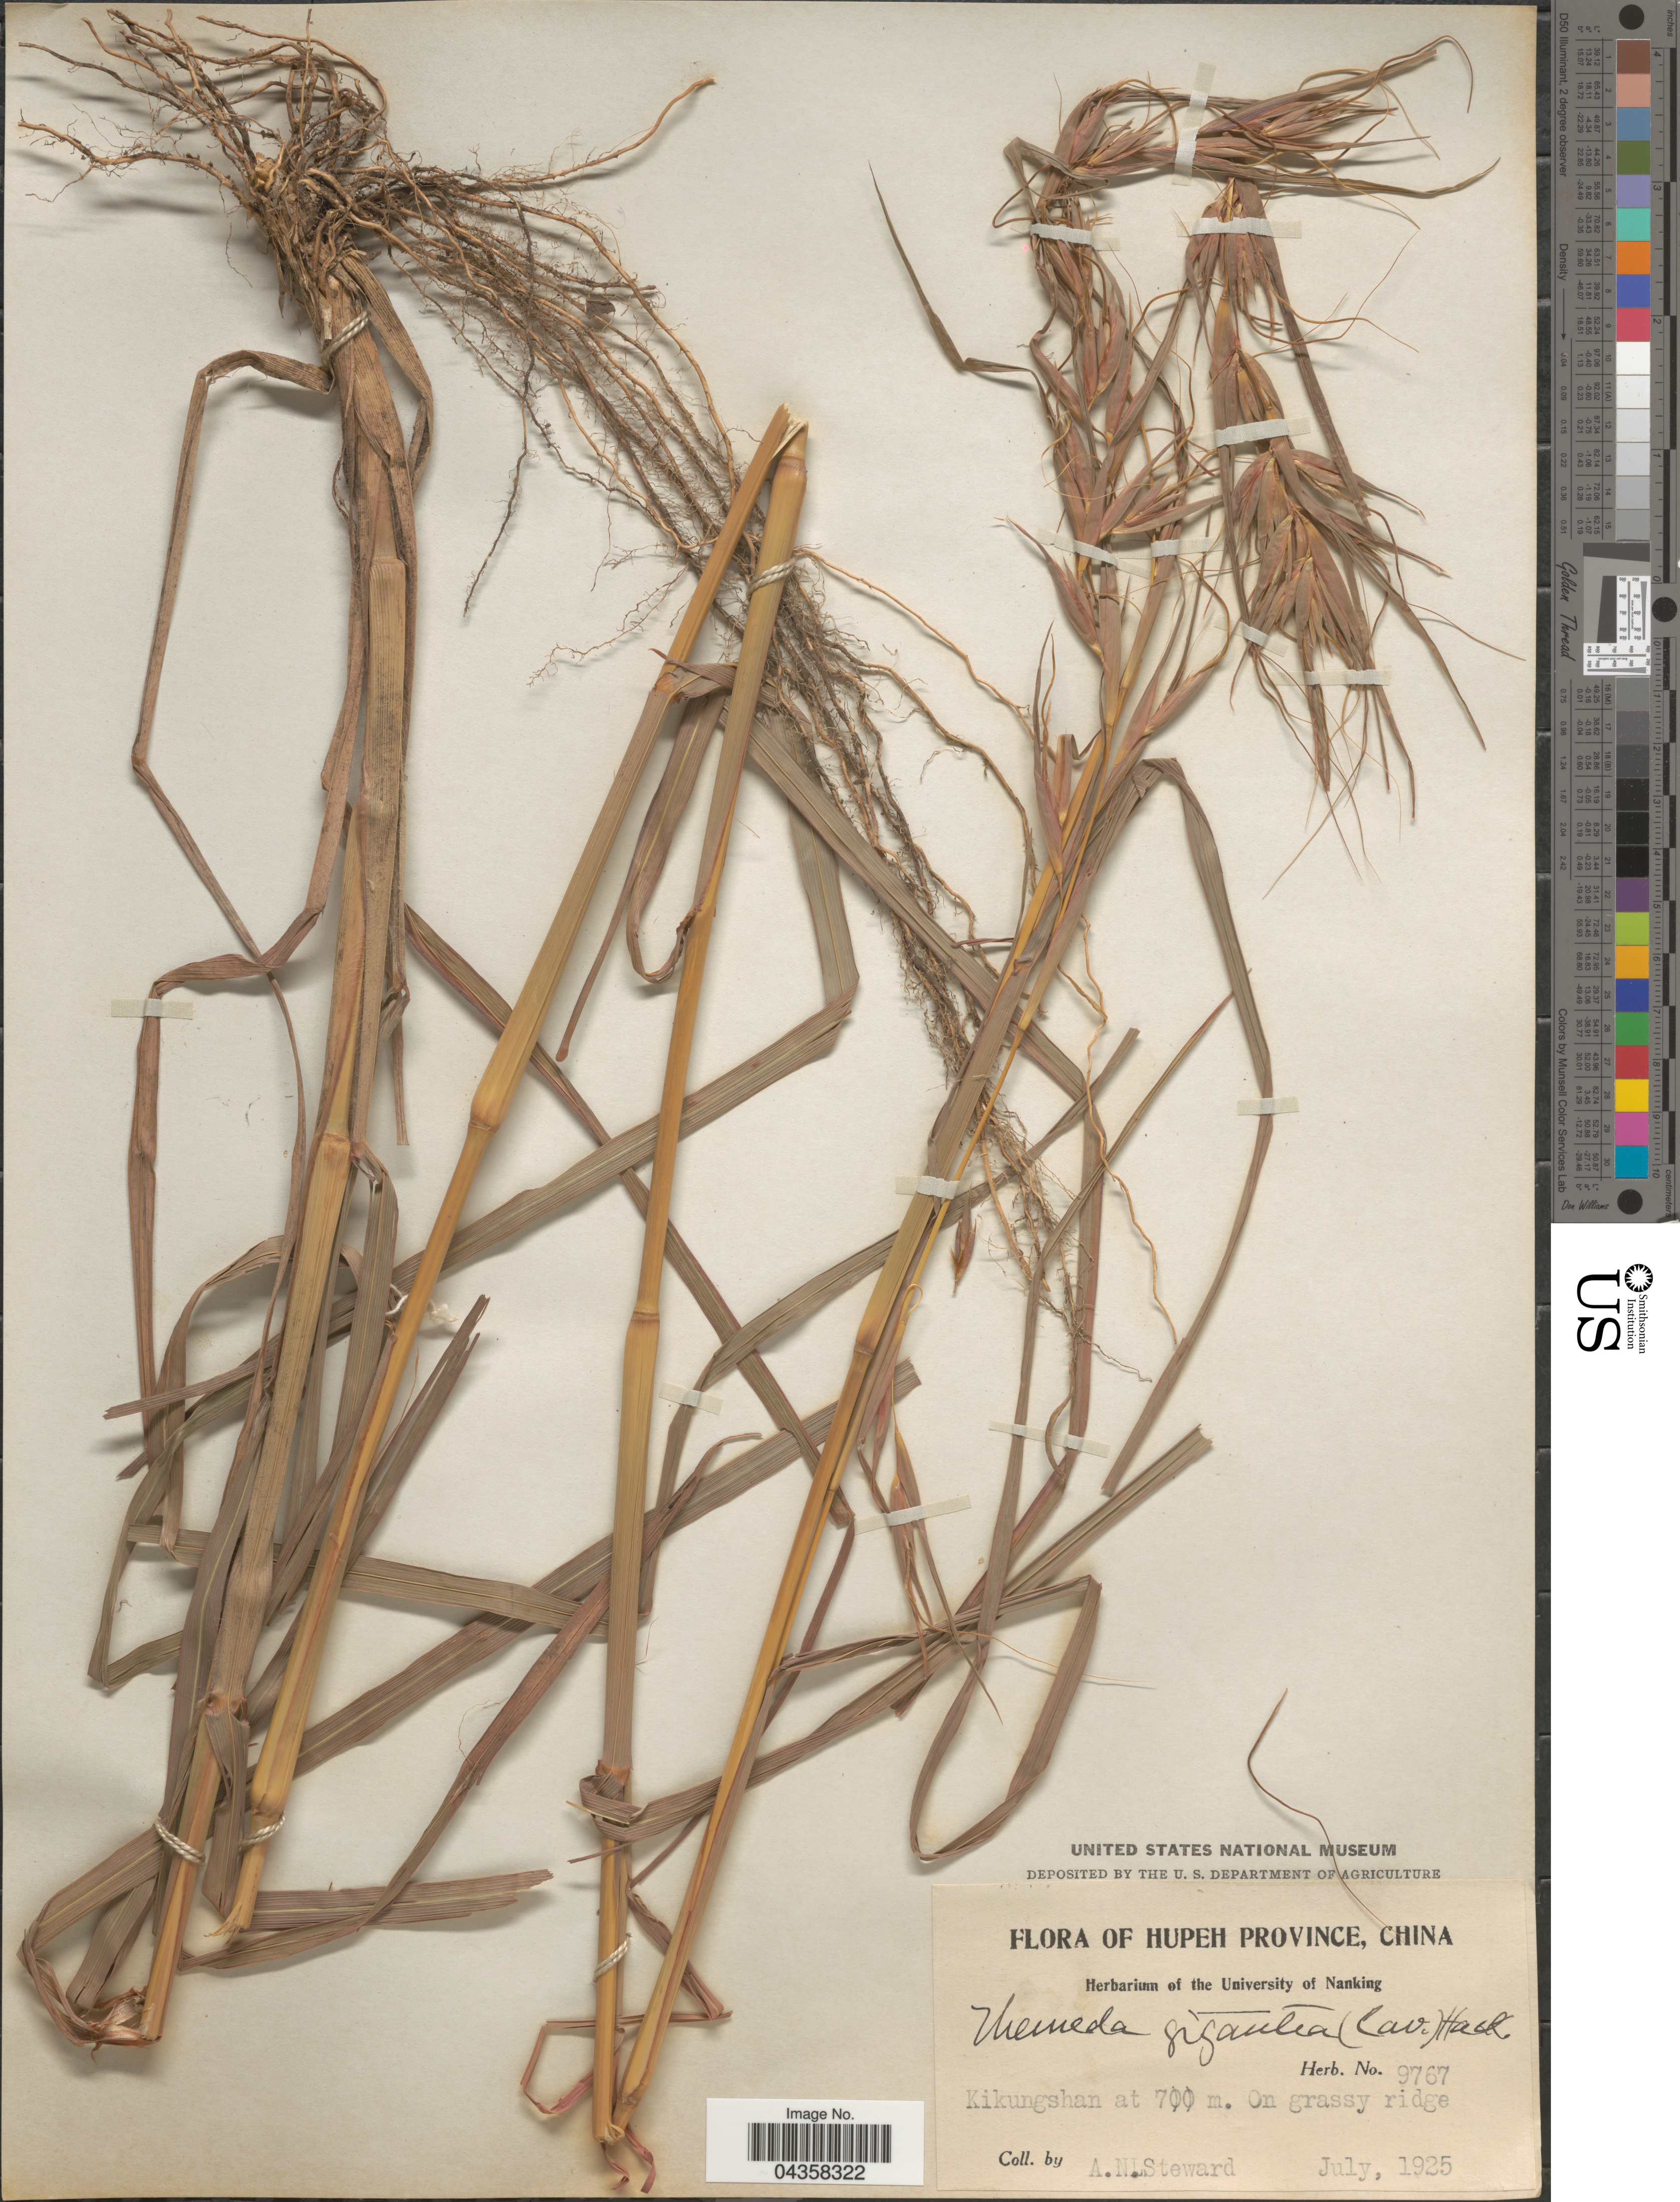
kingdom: Plantae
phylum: Tracheophyta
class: Liliopsida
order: Poales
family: Poaceae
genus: Themeda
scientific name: Themeda triandra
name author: Forssk.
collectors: A. N. Steward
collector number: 9767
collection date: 1925-07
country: China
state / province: Hubei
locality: Hupeh Province. Kikungshan.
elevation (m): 700